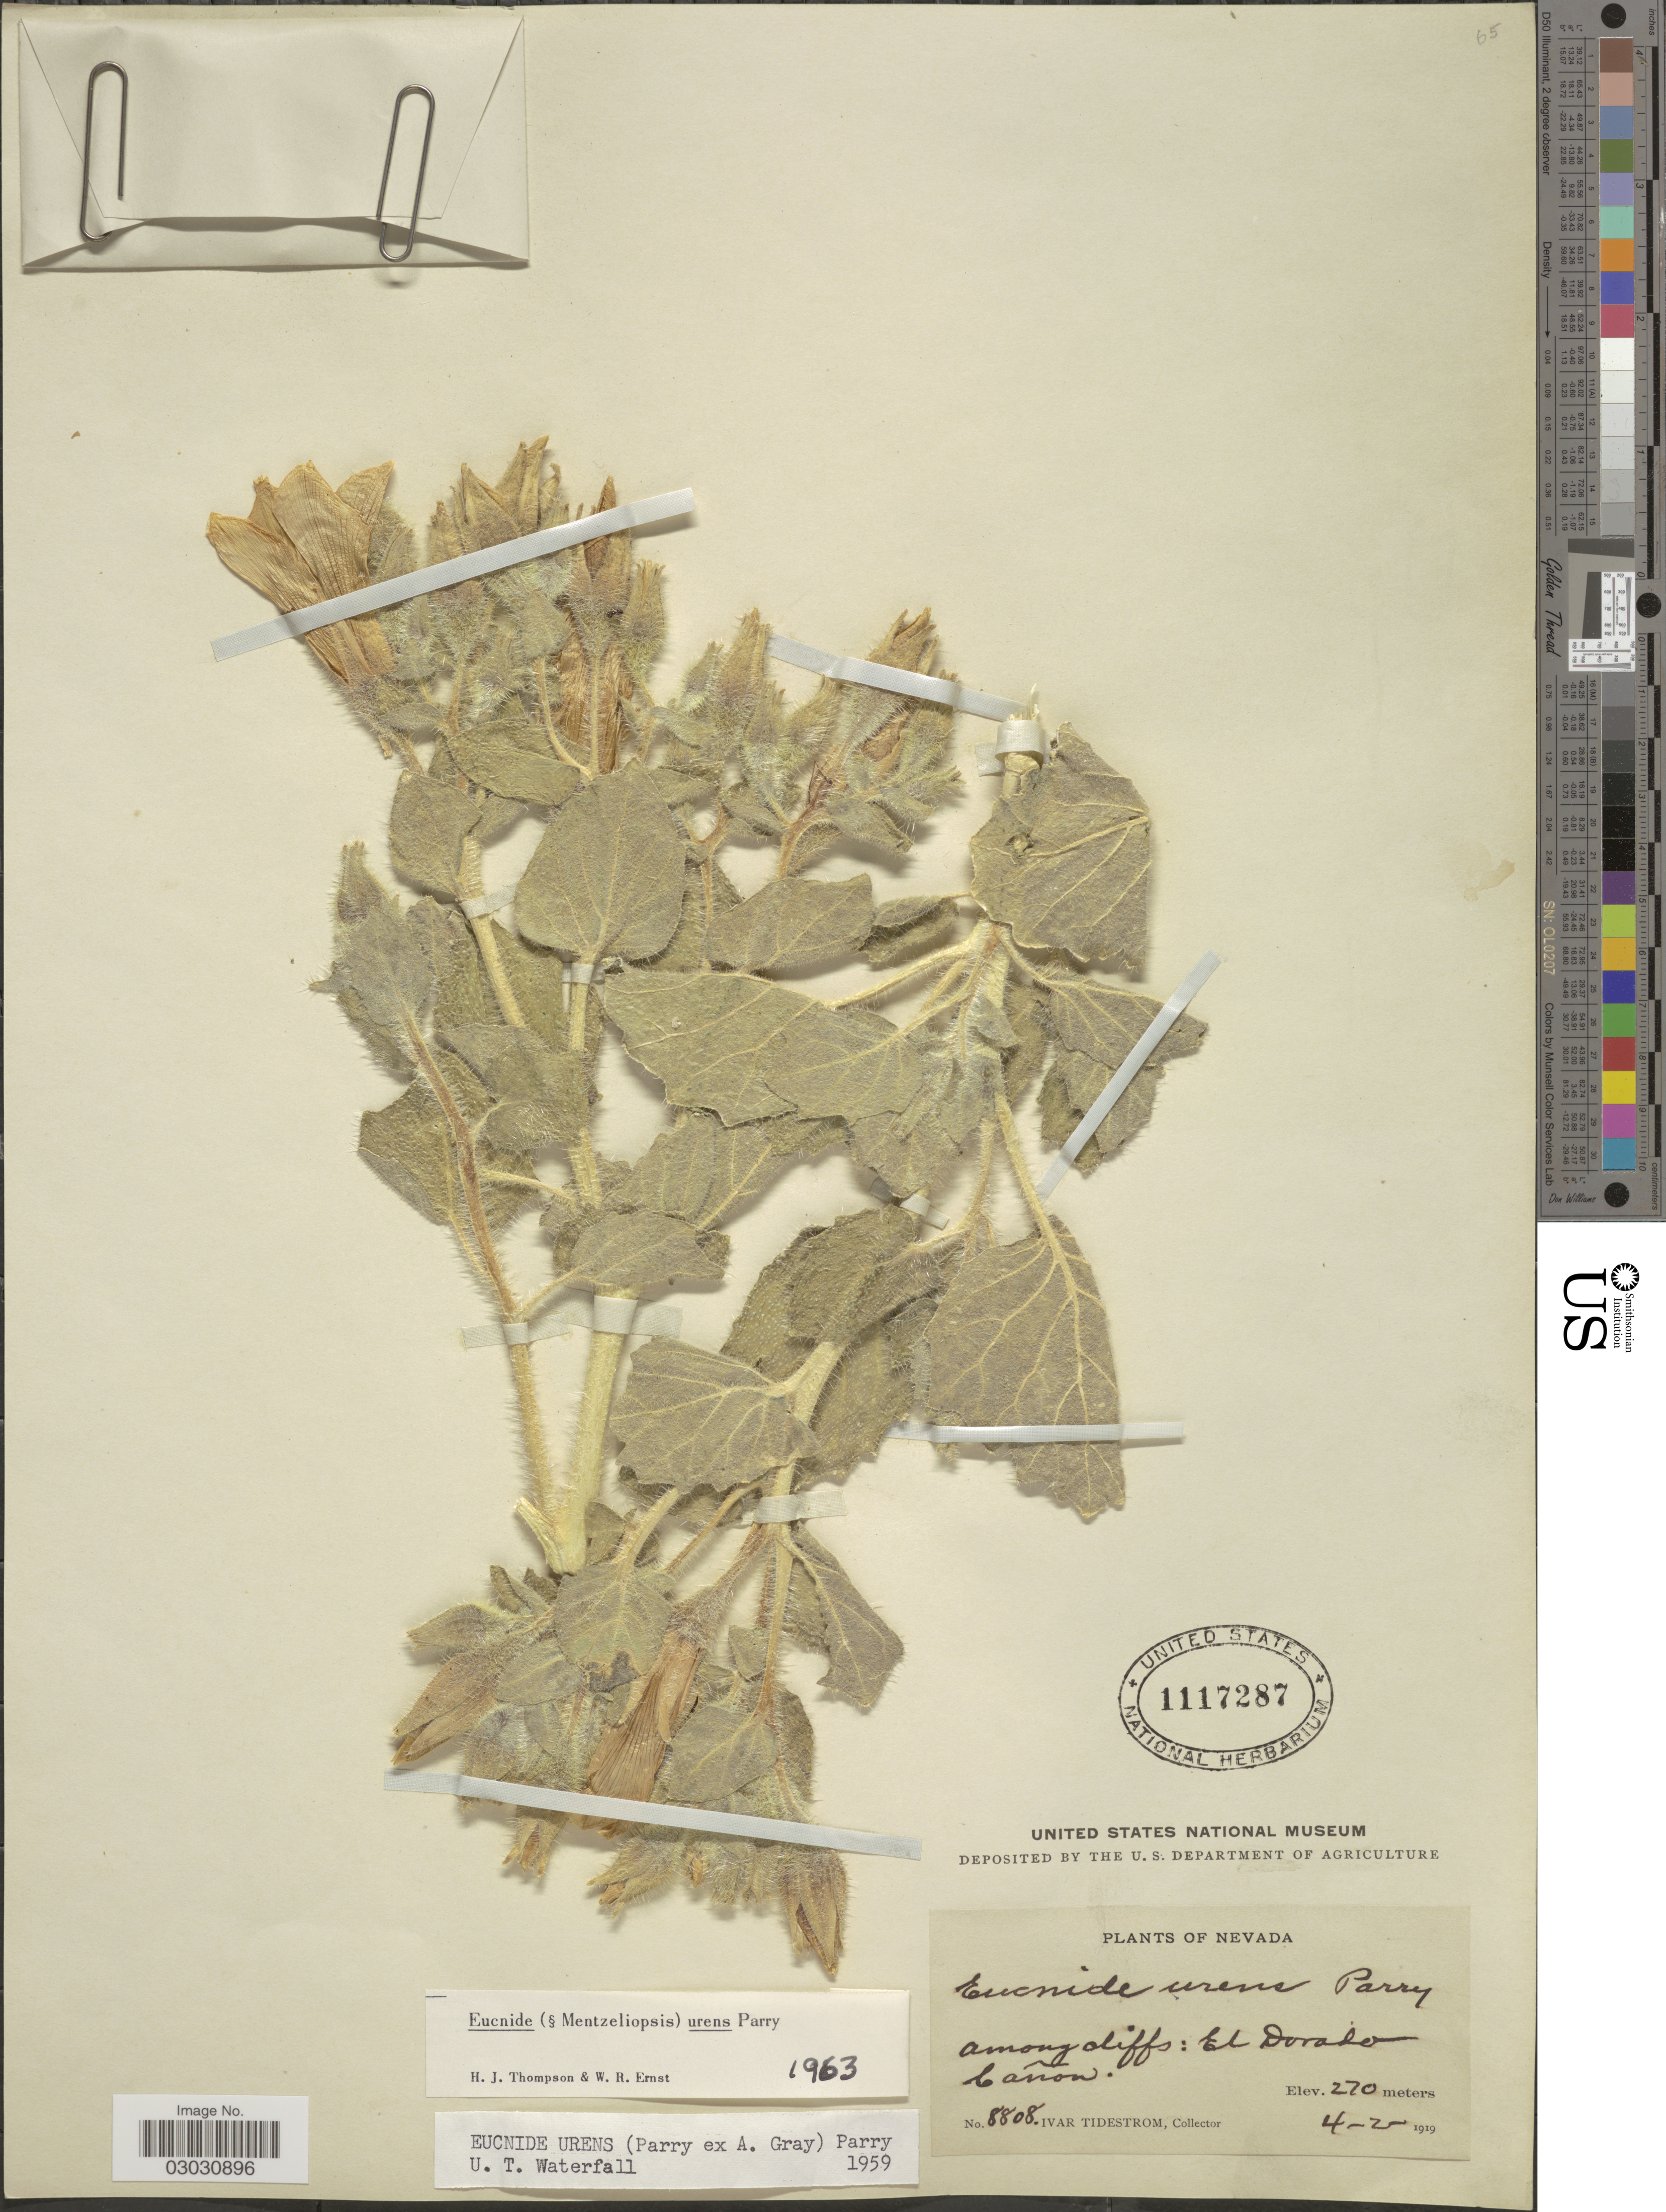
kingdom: Plantae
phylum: Tracheophyta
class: Magnoliopsida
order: Cornales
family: Loasaceae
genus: Eucnide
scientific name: Eucnide urens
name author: Parry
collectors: I. F. Tidestrom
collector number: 8808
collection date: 1919-04-02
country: United States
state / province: Nevada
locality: El Dorado Cañon.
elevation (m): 270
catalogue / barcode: US 1117287